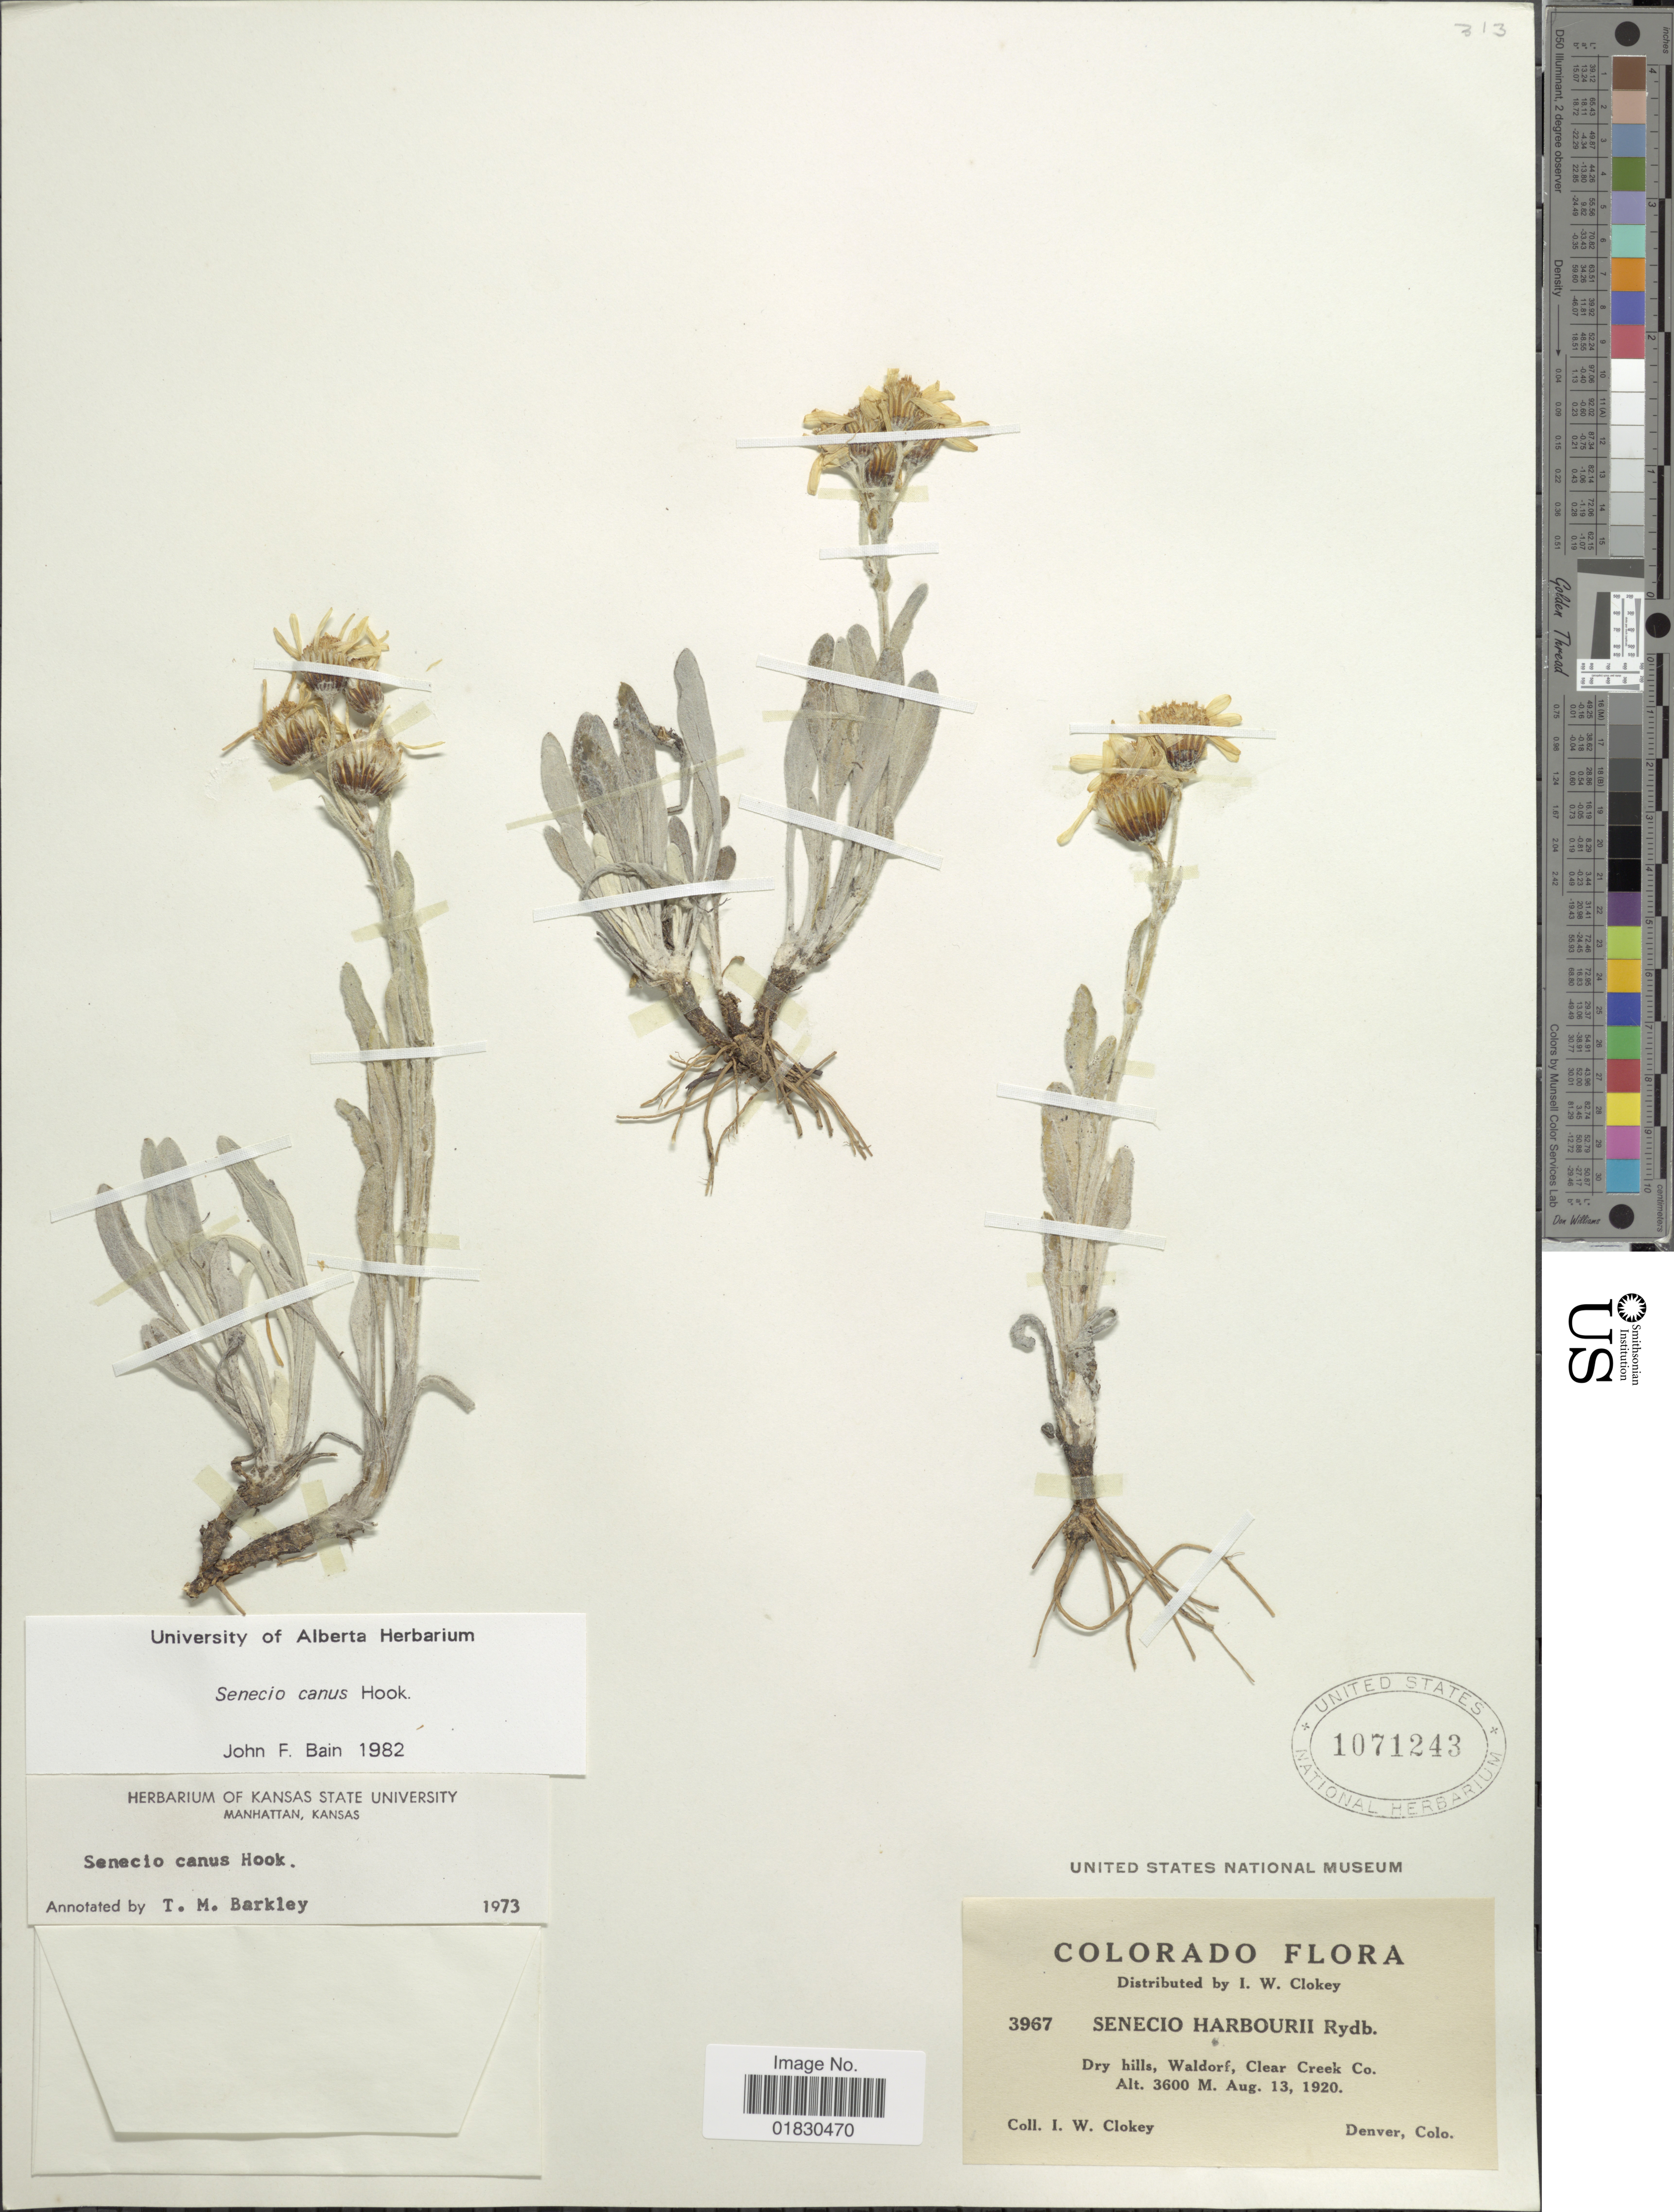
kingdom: Plantae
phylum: Tracheophyta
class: Magnoliopsida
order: Asterales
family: Asteraceae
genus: Packera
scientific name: Packera cana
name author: (Hook.) W.A. Weber & Á. Löve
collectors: I. W. Clokey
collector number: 3967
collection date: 1920-08-13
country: United States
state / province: Colorado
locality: Dry hills, Waldorf, Clear Creek Co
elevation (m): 3600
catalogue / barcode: US 1071243